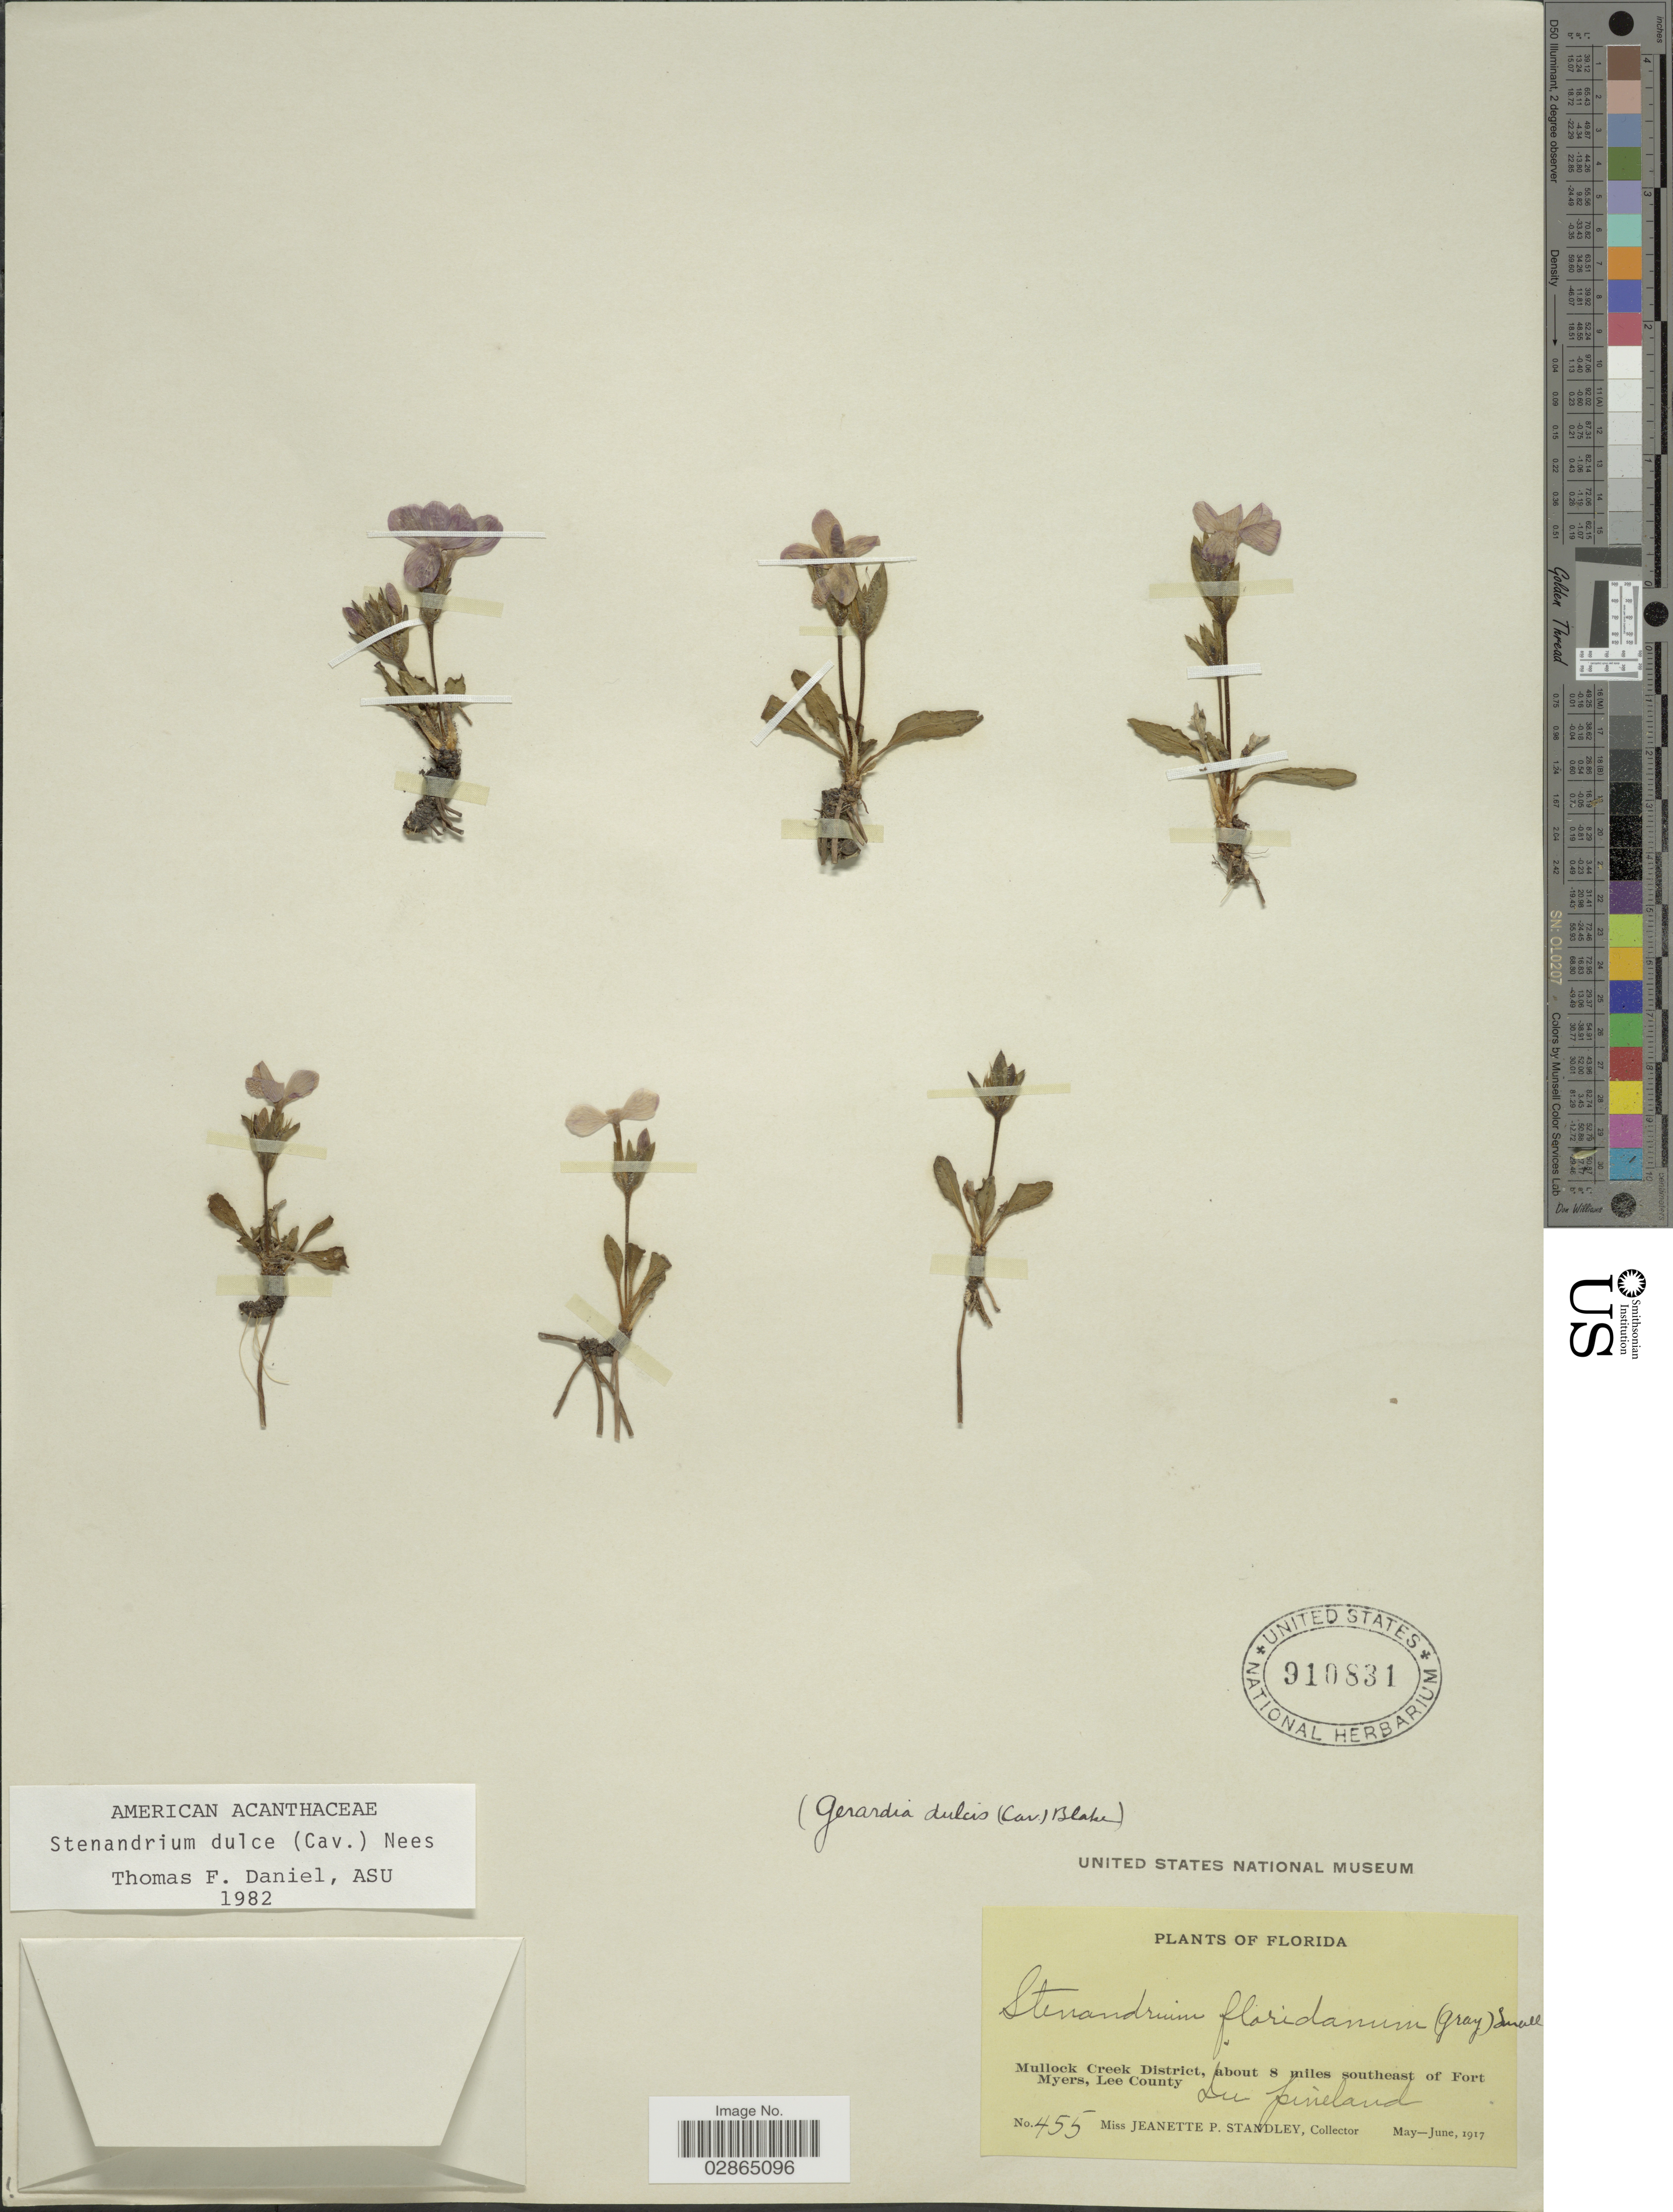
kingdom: Plantae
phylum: Tracheophyta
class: Magnoliopsida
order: Lamiales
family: Acanthaceae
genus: Stenandrium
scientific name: Stenandrium floridanum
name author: (A. Gray) Small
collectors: J. P. Standley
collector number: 455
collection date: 1917-05/1917-06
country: United States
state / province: Florida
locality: Mullock Creek District, about 8 miles southeast of Fort Myers, Lee County.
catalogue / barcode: US 910831